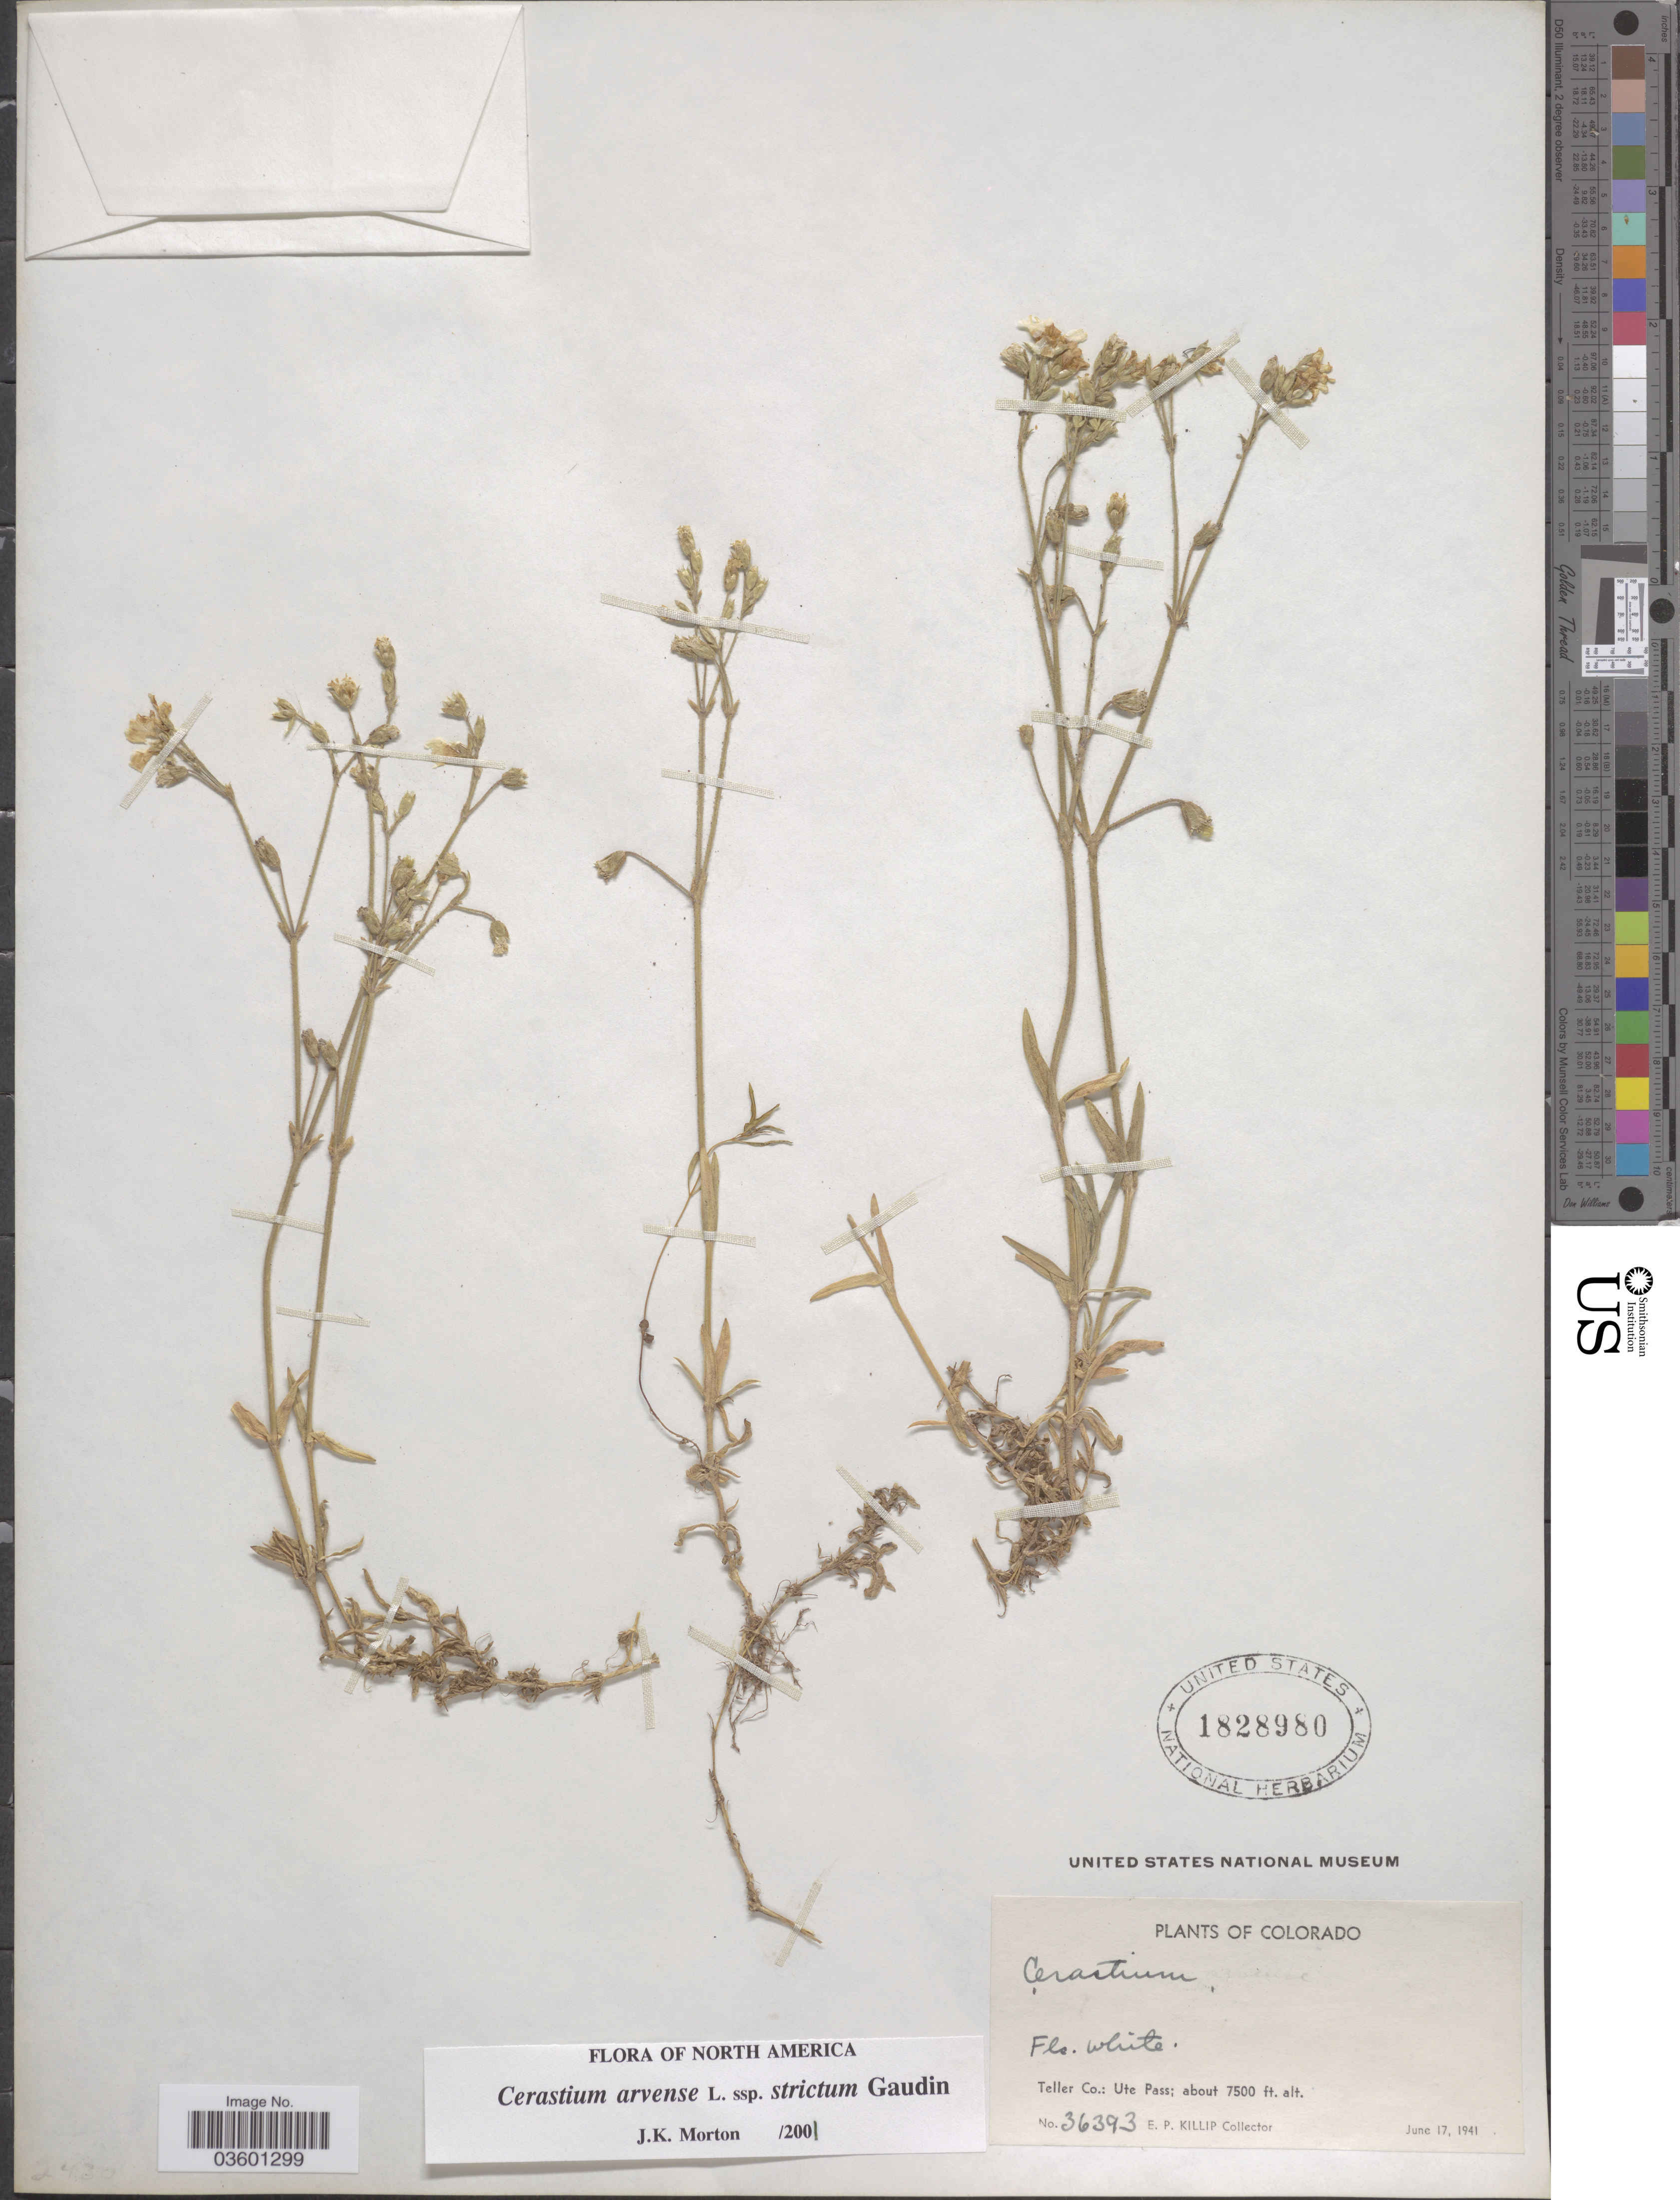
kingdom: Plantae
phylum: Tracheophyta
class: Magnoliopsida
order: Caryophyllales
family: Caryophyllaceae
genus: Cerastium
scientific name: Cerastium arvense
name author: L.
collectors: E. P. Killip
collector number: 36393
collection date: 1941-06-17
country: United States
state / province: Colorado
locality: Teller Co.: Ute Pass.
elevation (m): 2286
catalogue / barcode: US 1828980